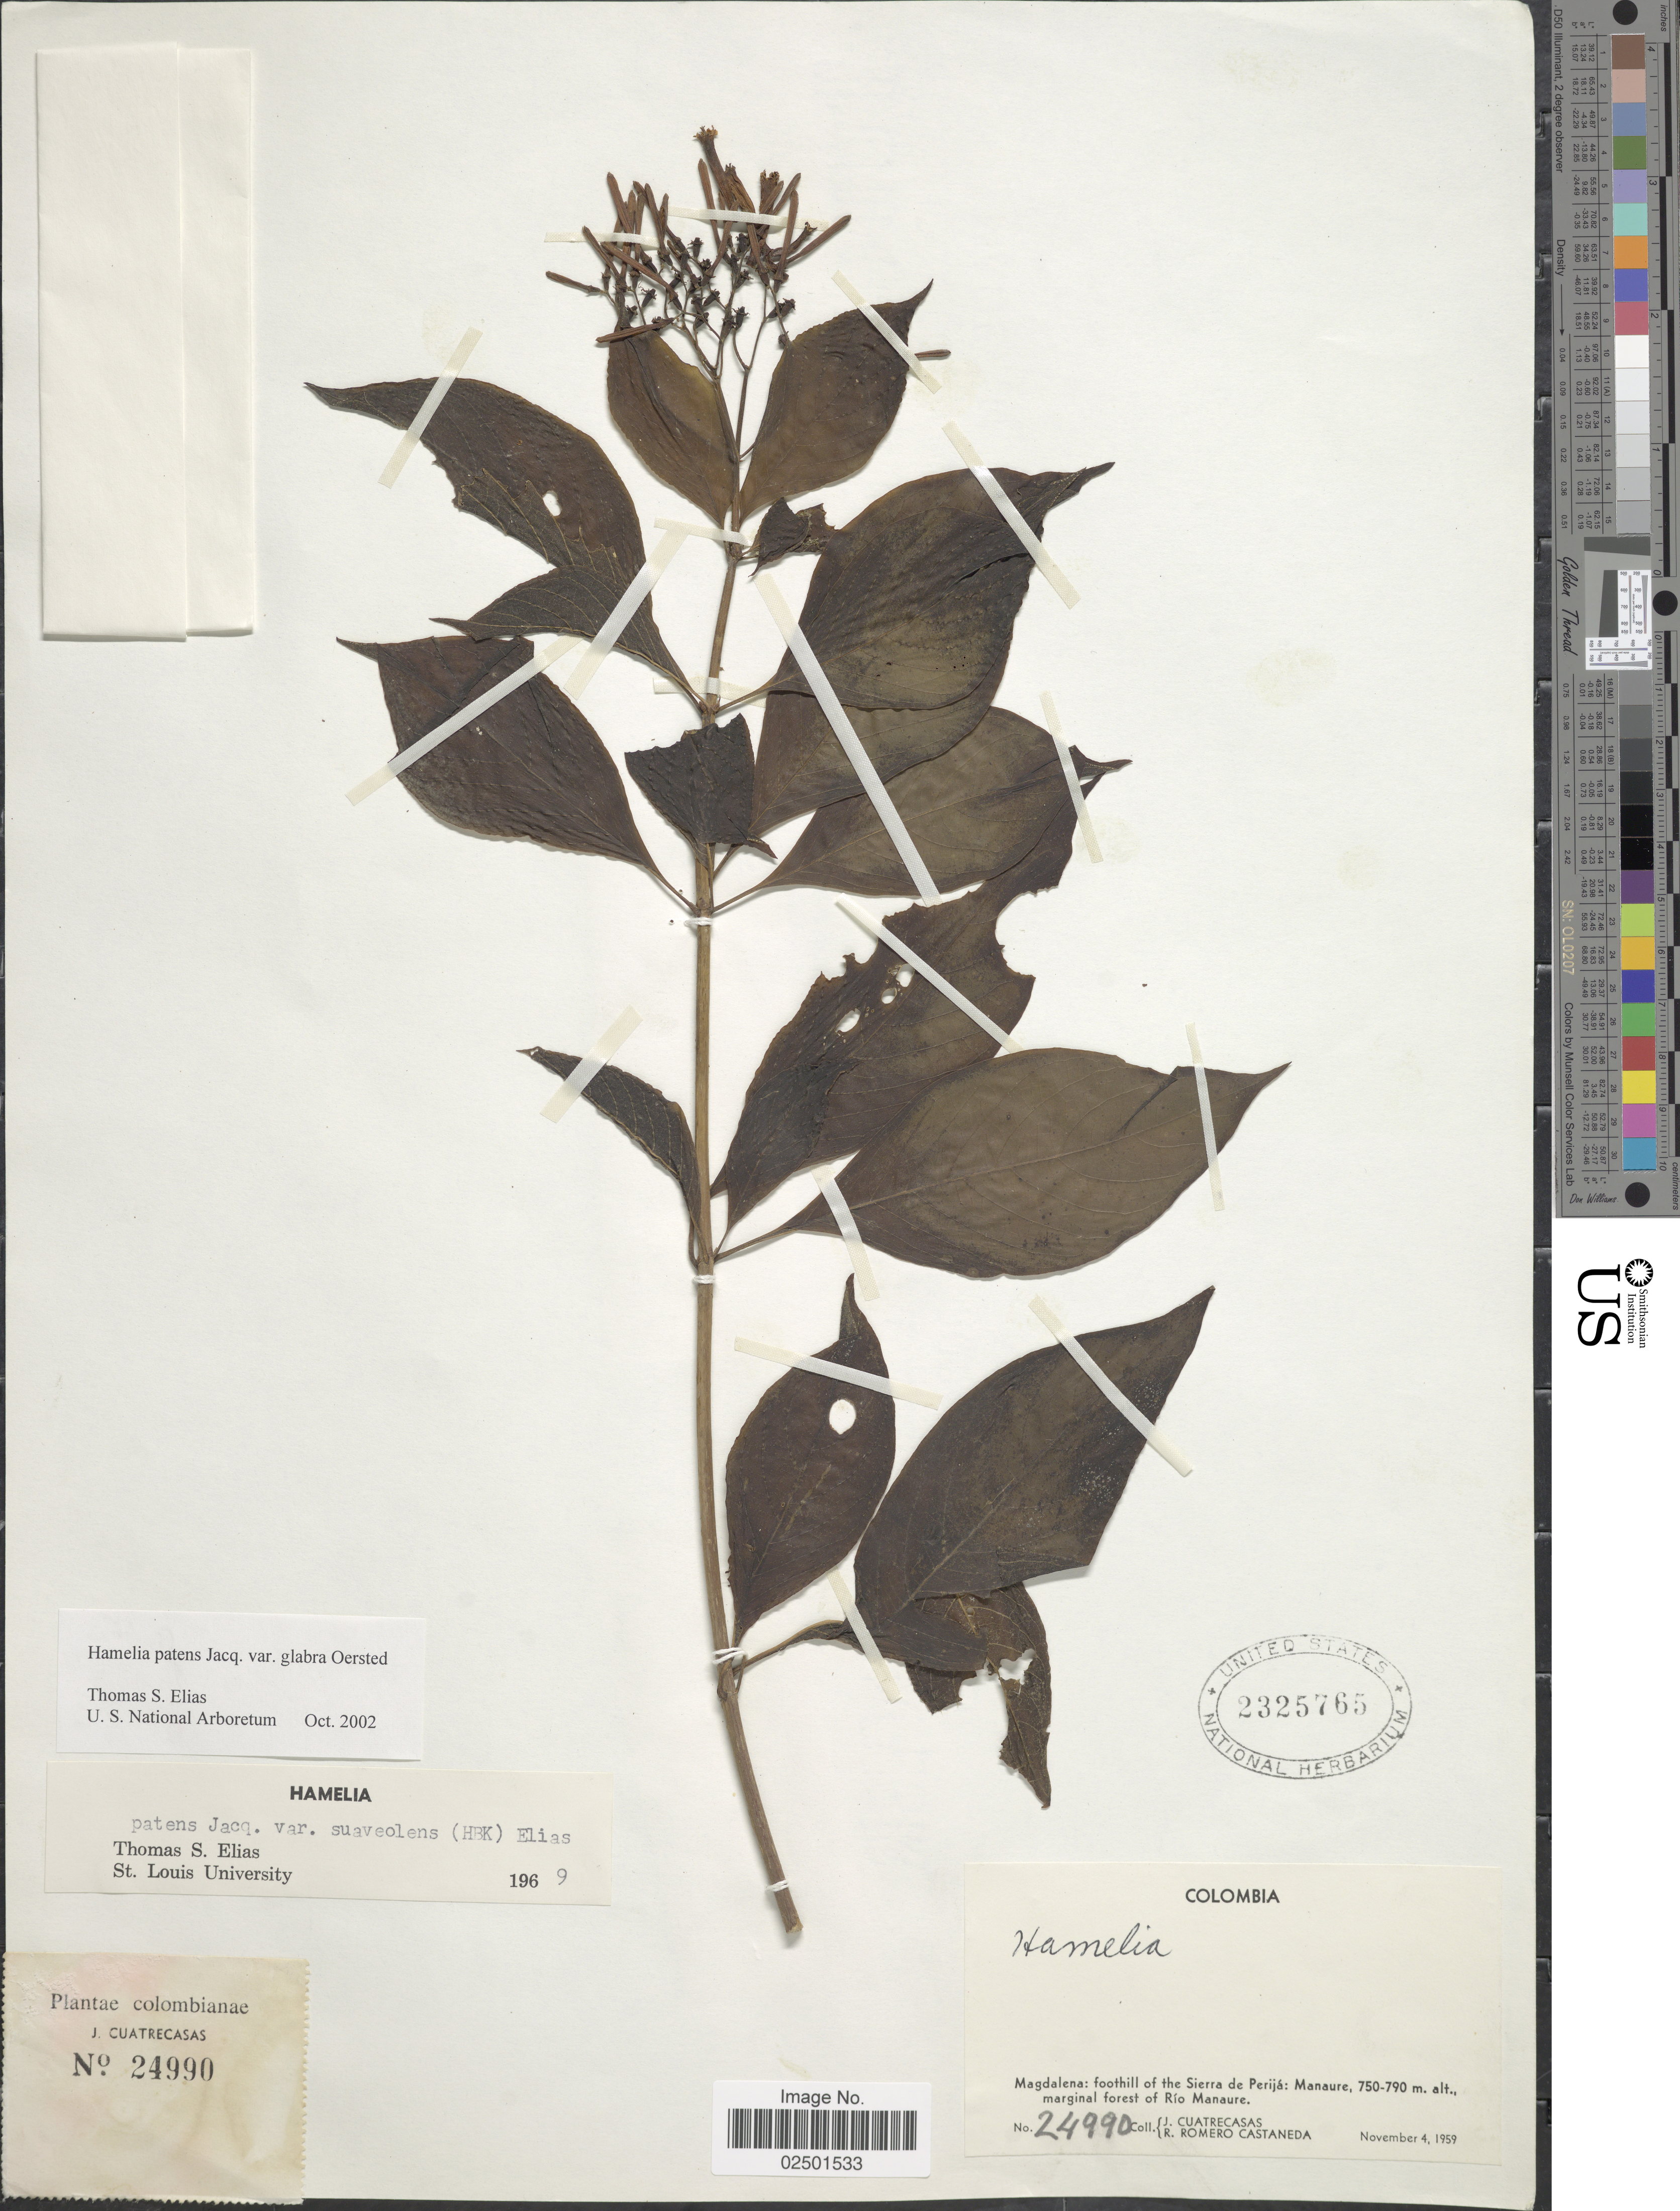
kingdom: Plantae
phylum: Tracheophyta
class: Magnoliopsida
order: Gentianales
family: Rubiaceae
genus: Hamelia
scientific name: Hamelia patens var. glabra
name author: Oerst.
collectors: J. Cuatrecasas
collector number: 24990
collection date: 1959-11-04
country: Colombia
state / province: Magdalena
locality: Foothills of the Sierra de Perija: Manaure, marginal forest of Rio Manaure.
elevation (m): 750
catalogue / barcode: US 2325765